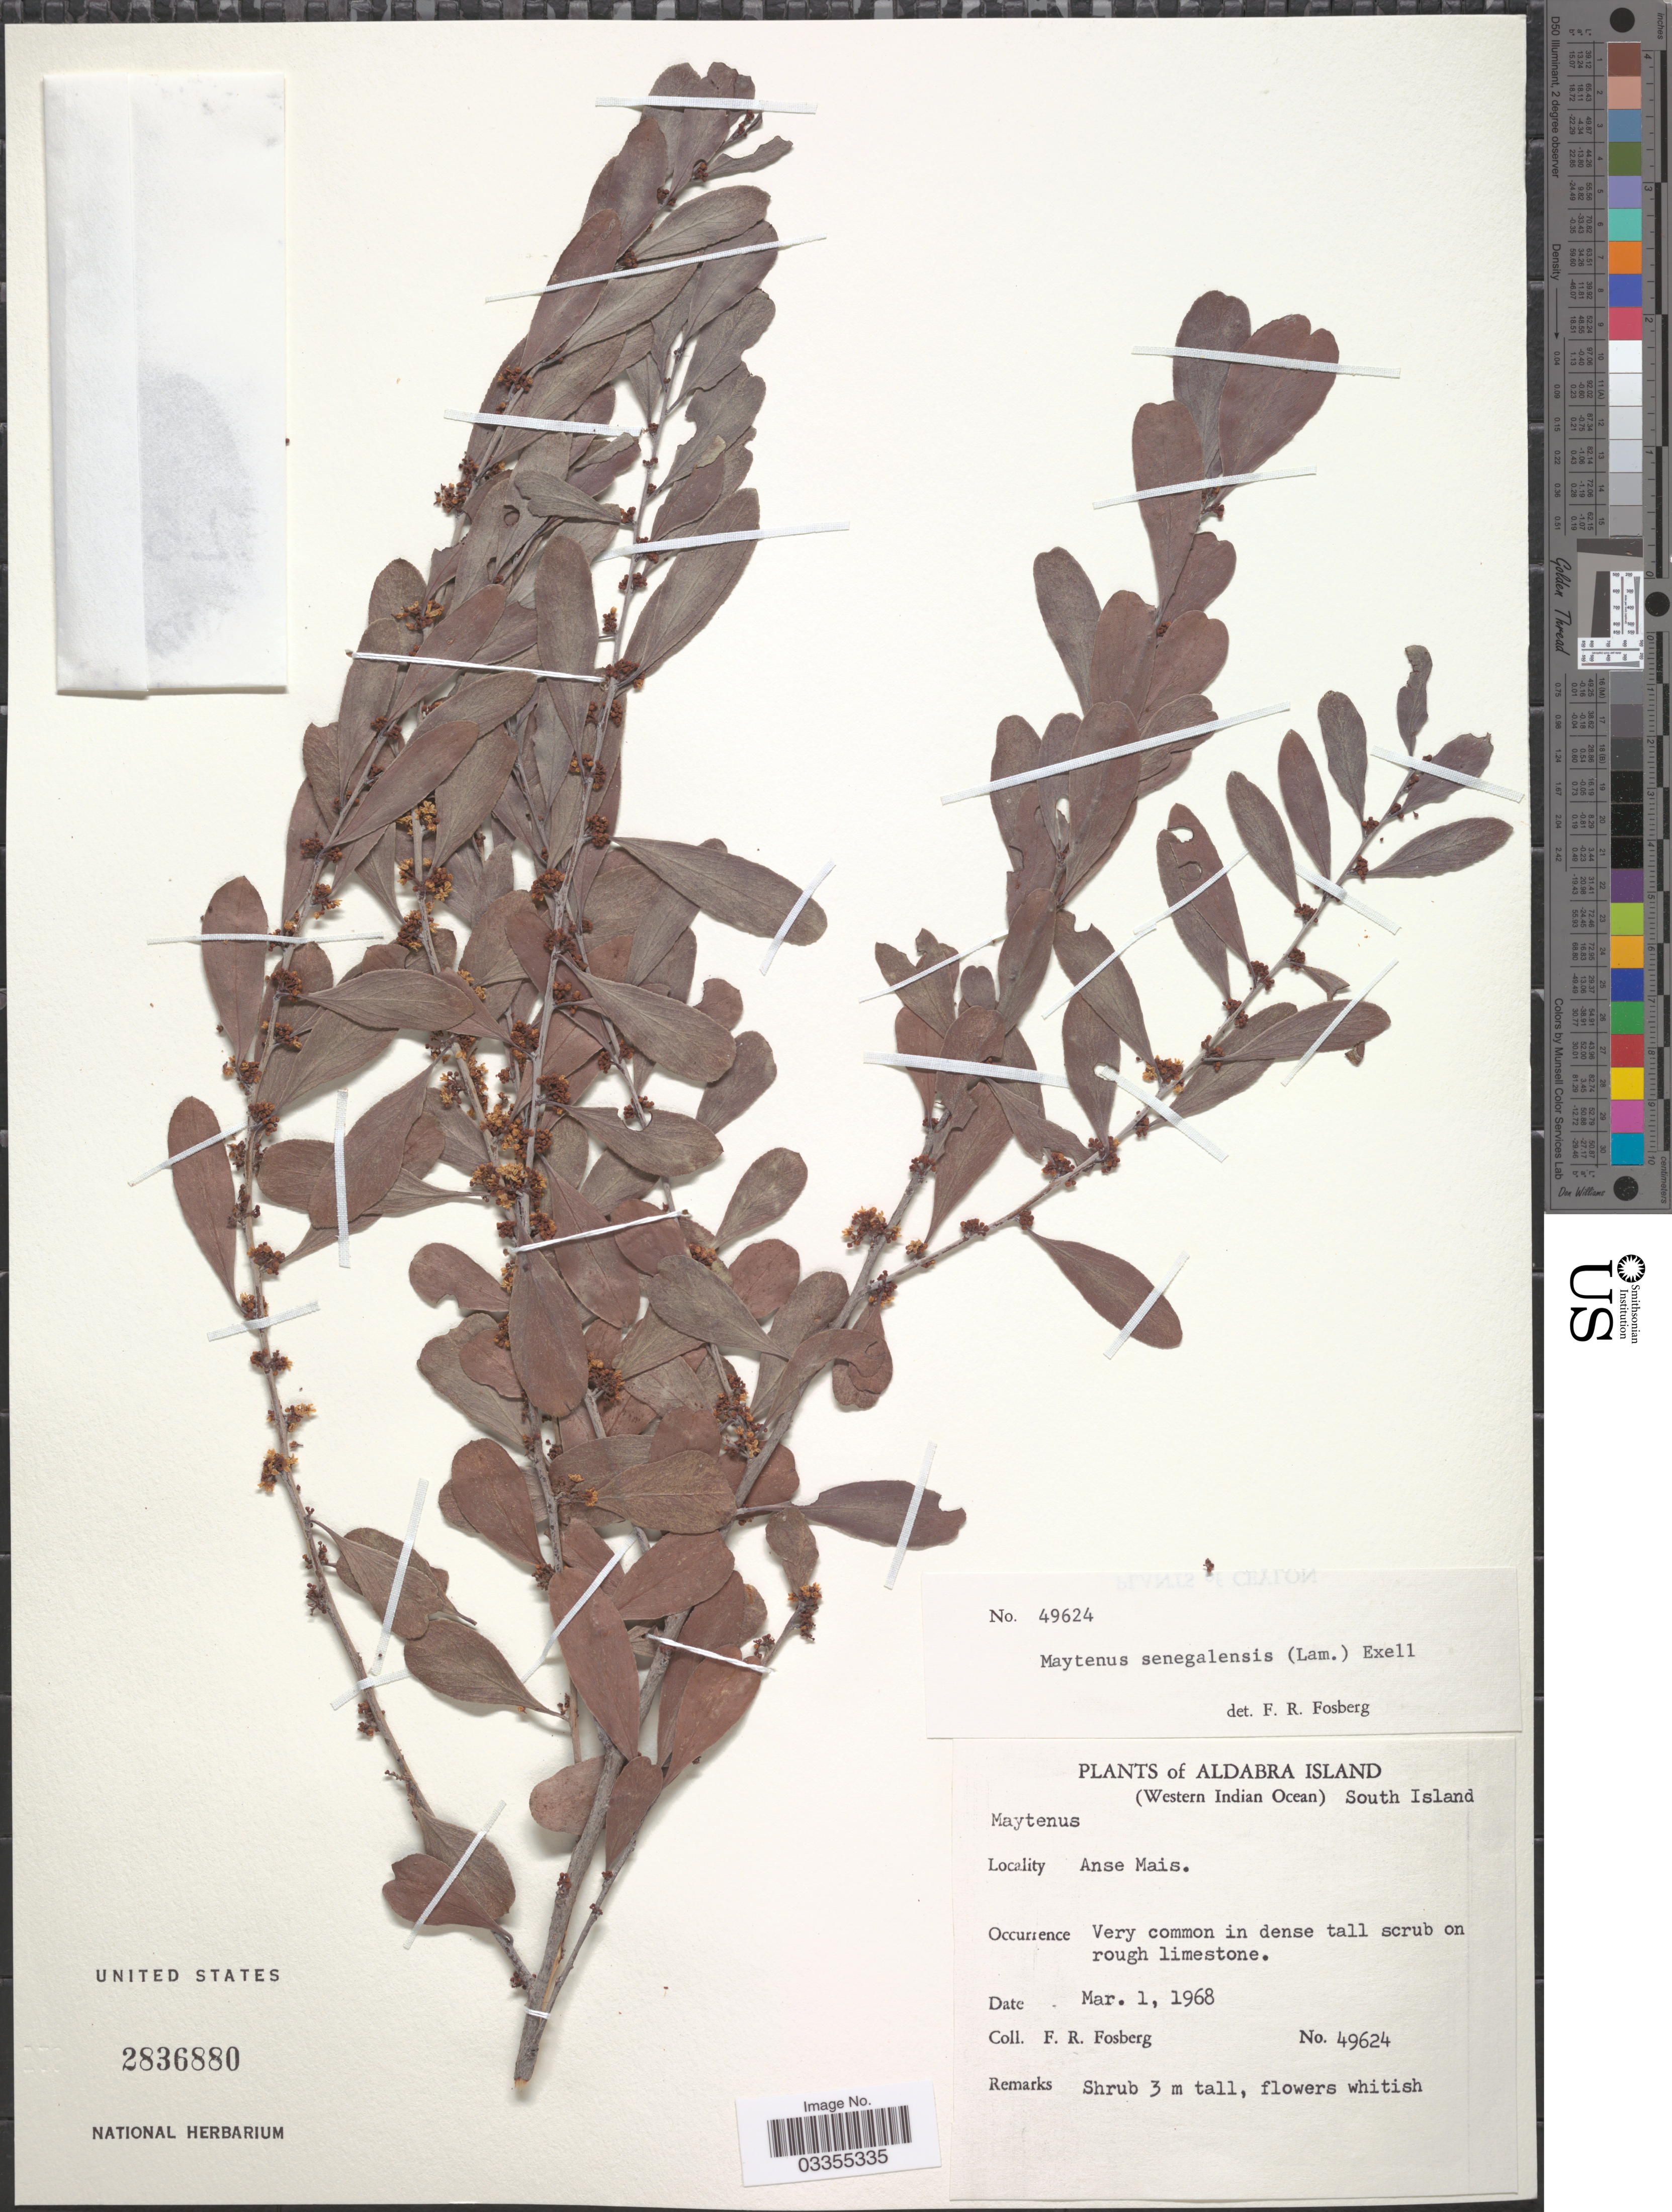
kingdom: Plantae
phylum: Tracheophyta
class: Magnoliopsida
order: Celastrales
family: Celastraceae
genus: Gymnosporia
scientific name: Gymnosporia grossulariae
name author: (Tul.) Loes.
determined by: Strong, Mark T., (BOT), Smithsonian Institution - National Museum of Natural History (UNITED STATES)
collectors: F. R. Fosberg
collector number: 49624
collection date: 1968-03-01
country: Seychelles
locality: Aldabra Island (Western Indian Ocean), South Island. Anse Mais.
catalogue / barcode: US 2836880